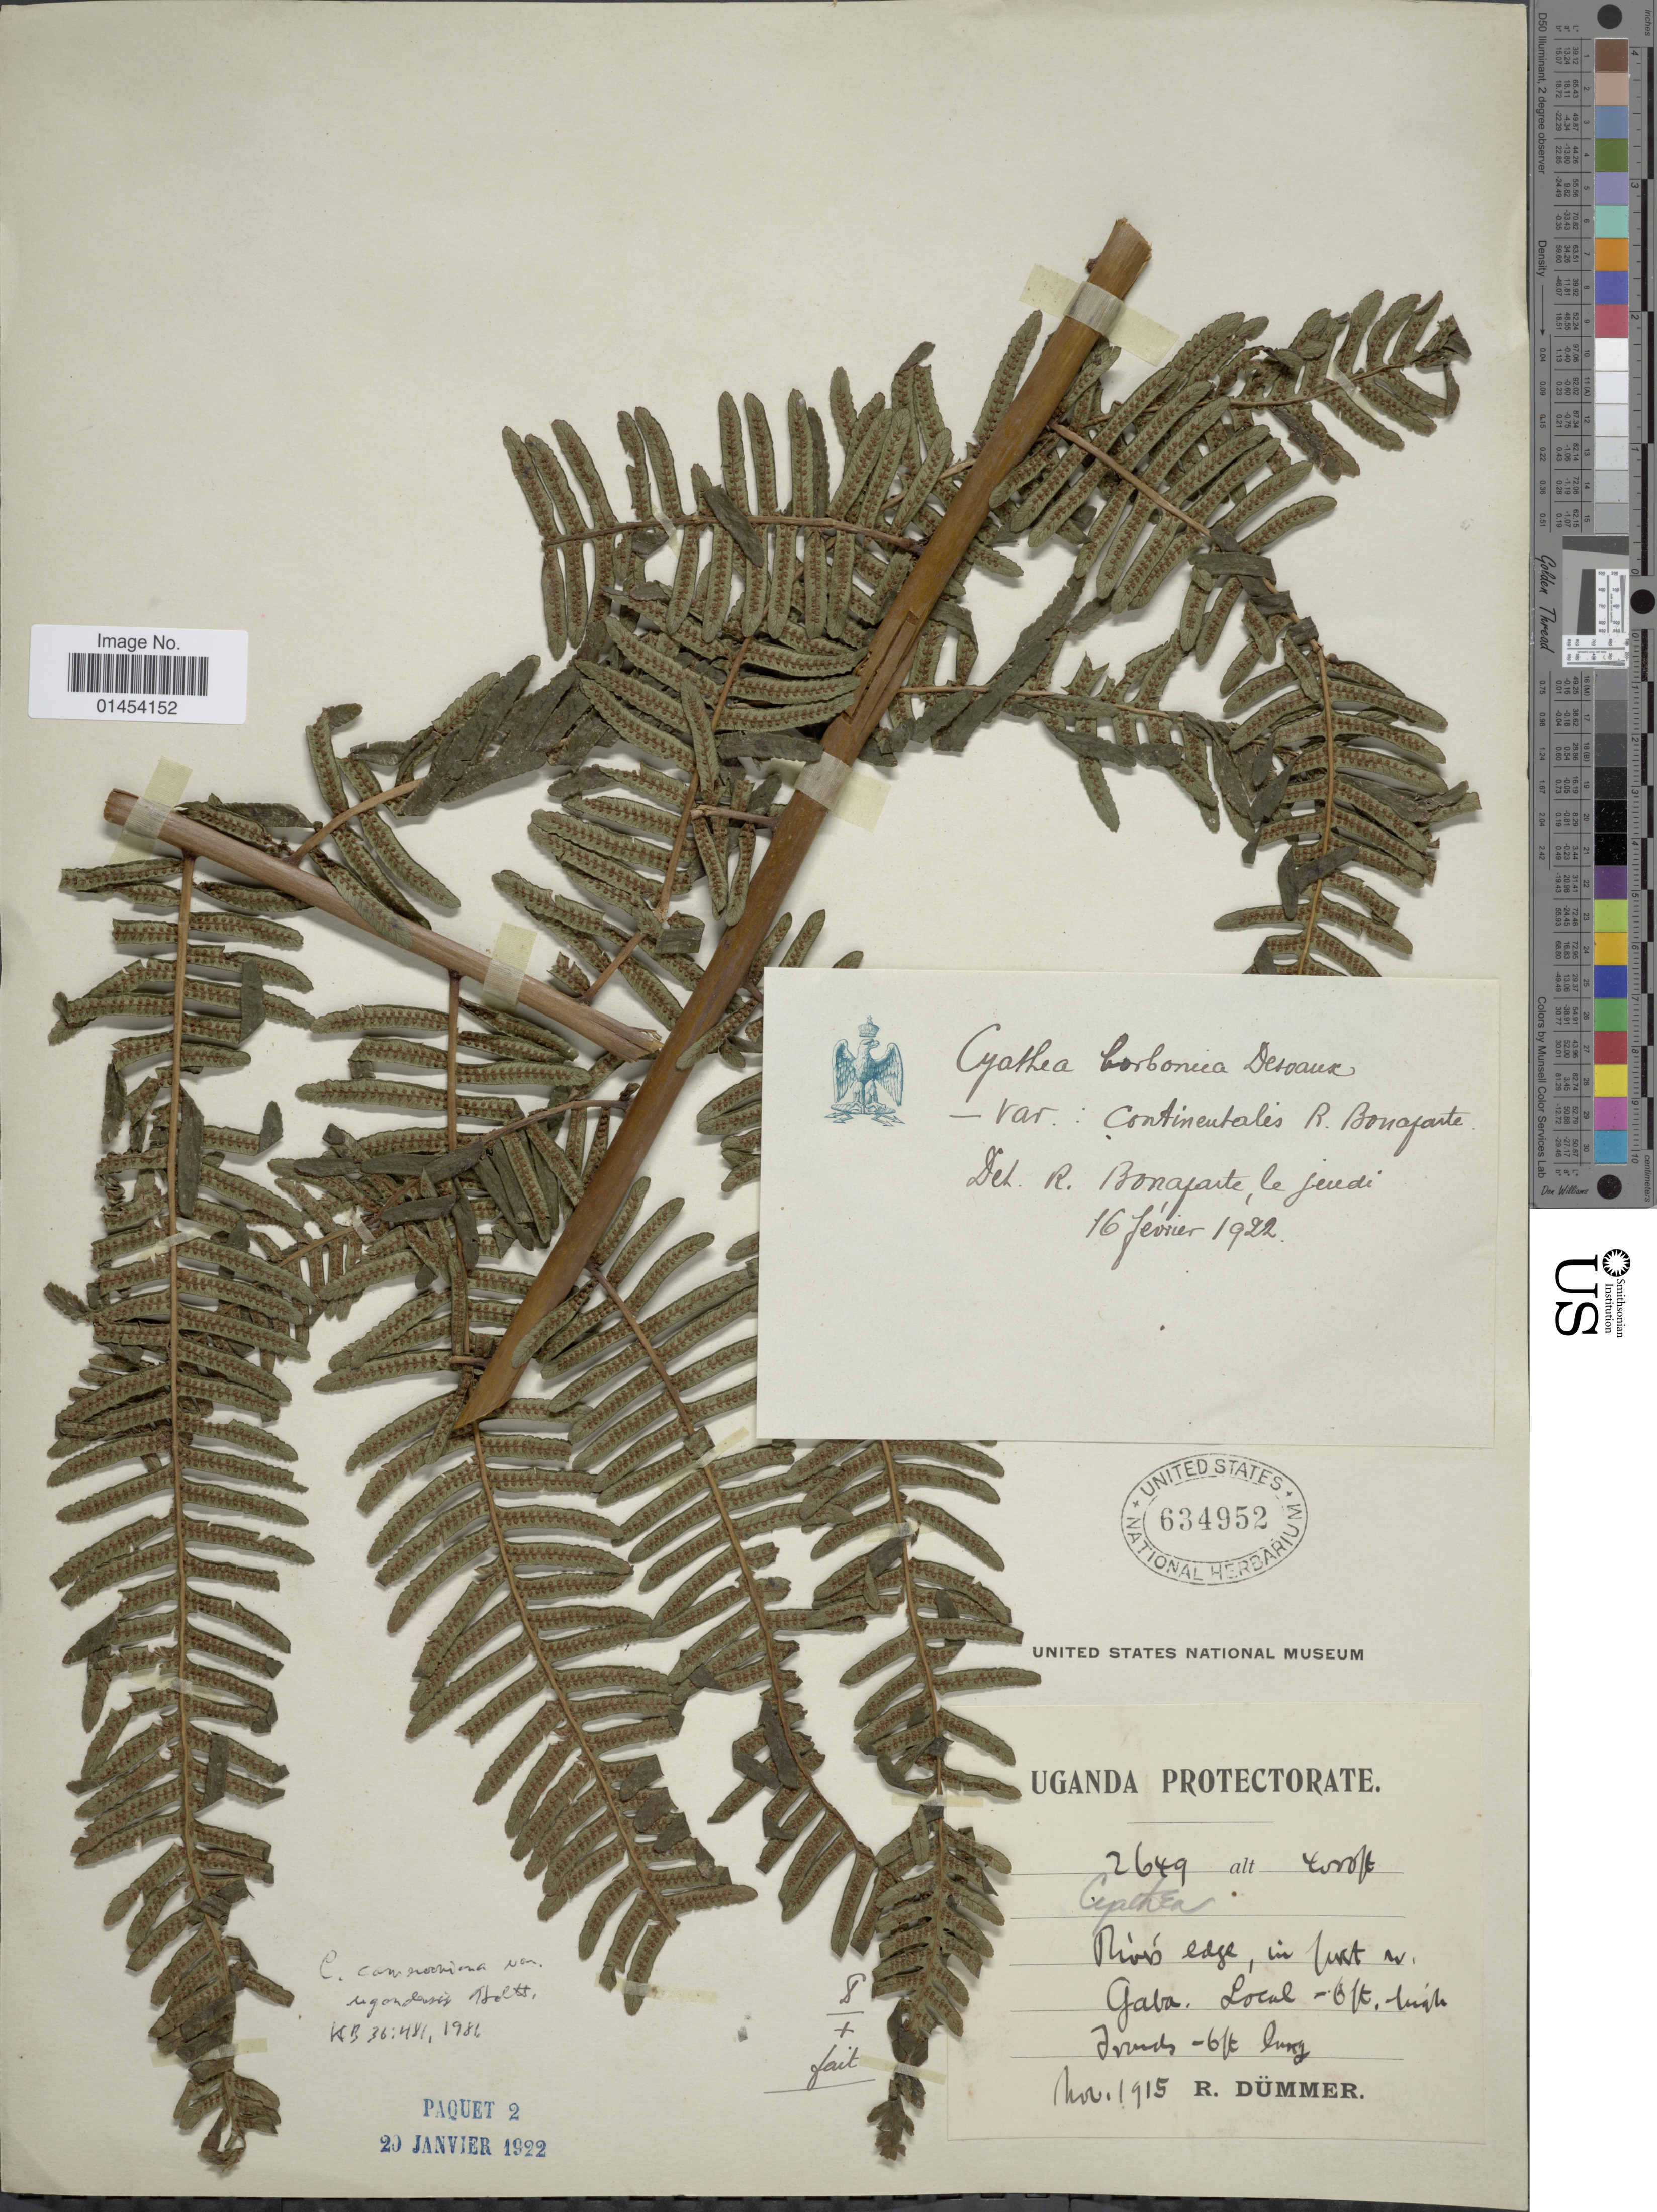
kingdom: Plantae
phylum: Tracheophyta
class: Polypodiopsida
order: Cyatheales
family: Cyatheaceae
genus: Cyathea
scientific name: Cyathea camerooniana var. camerooniana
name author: Hook.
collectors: R. A. Dümmer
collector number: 2649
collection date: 1915-11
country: Uganda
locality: Rivers edge, in forest nr Gaba.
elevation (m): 2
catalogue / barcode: US 634952